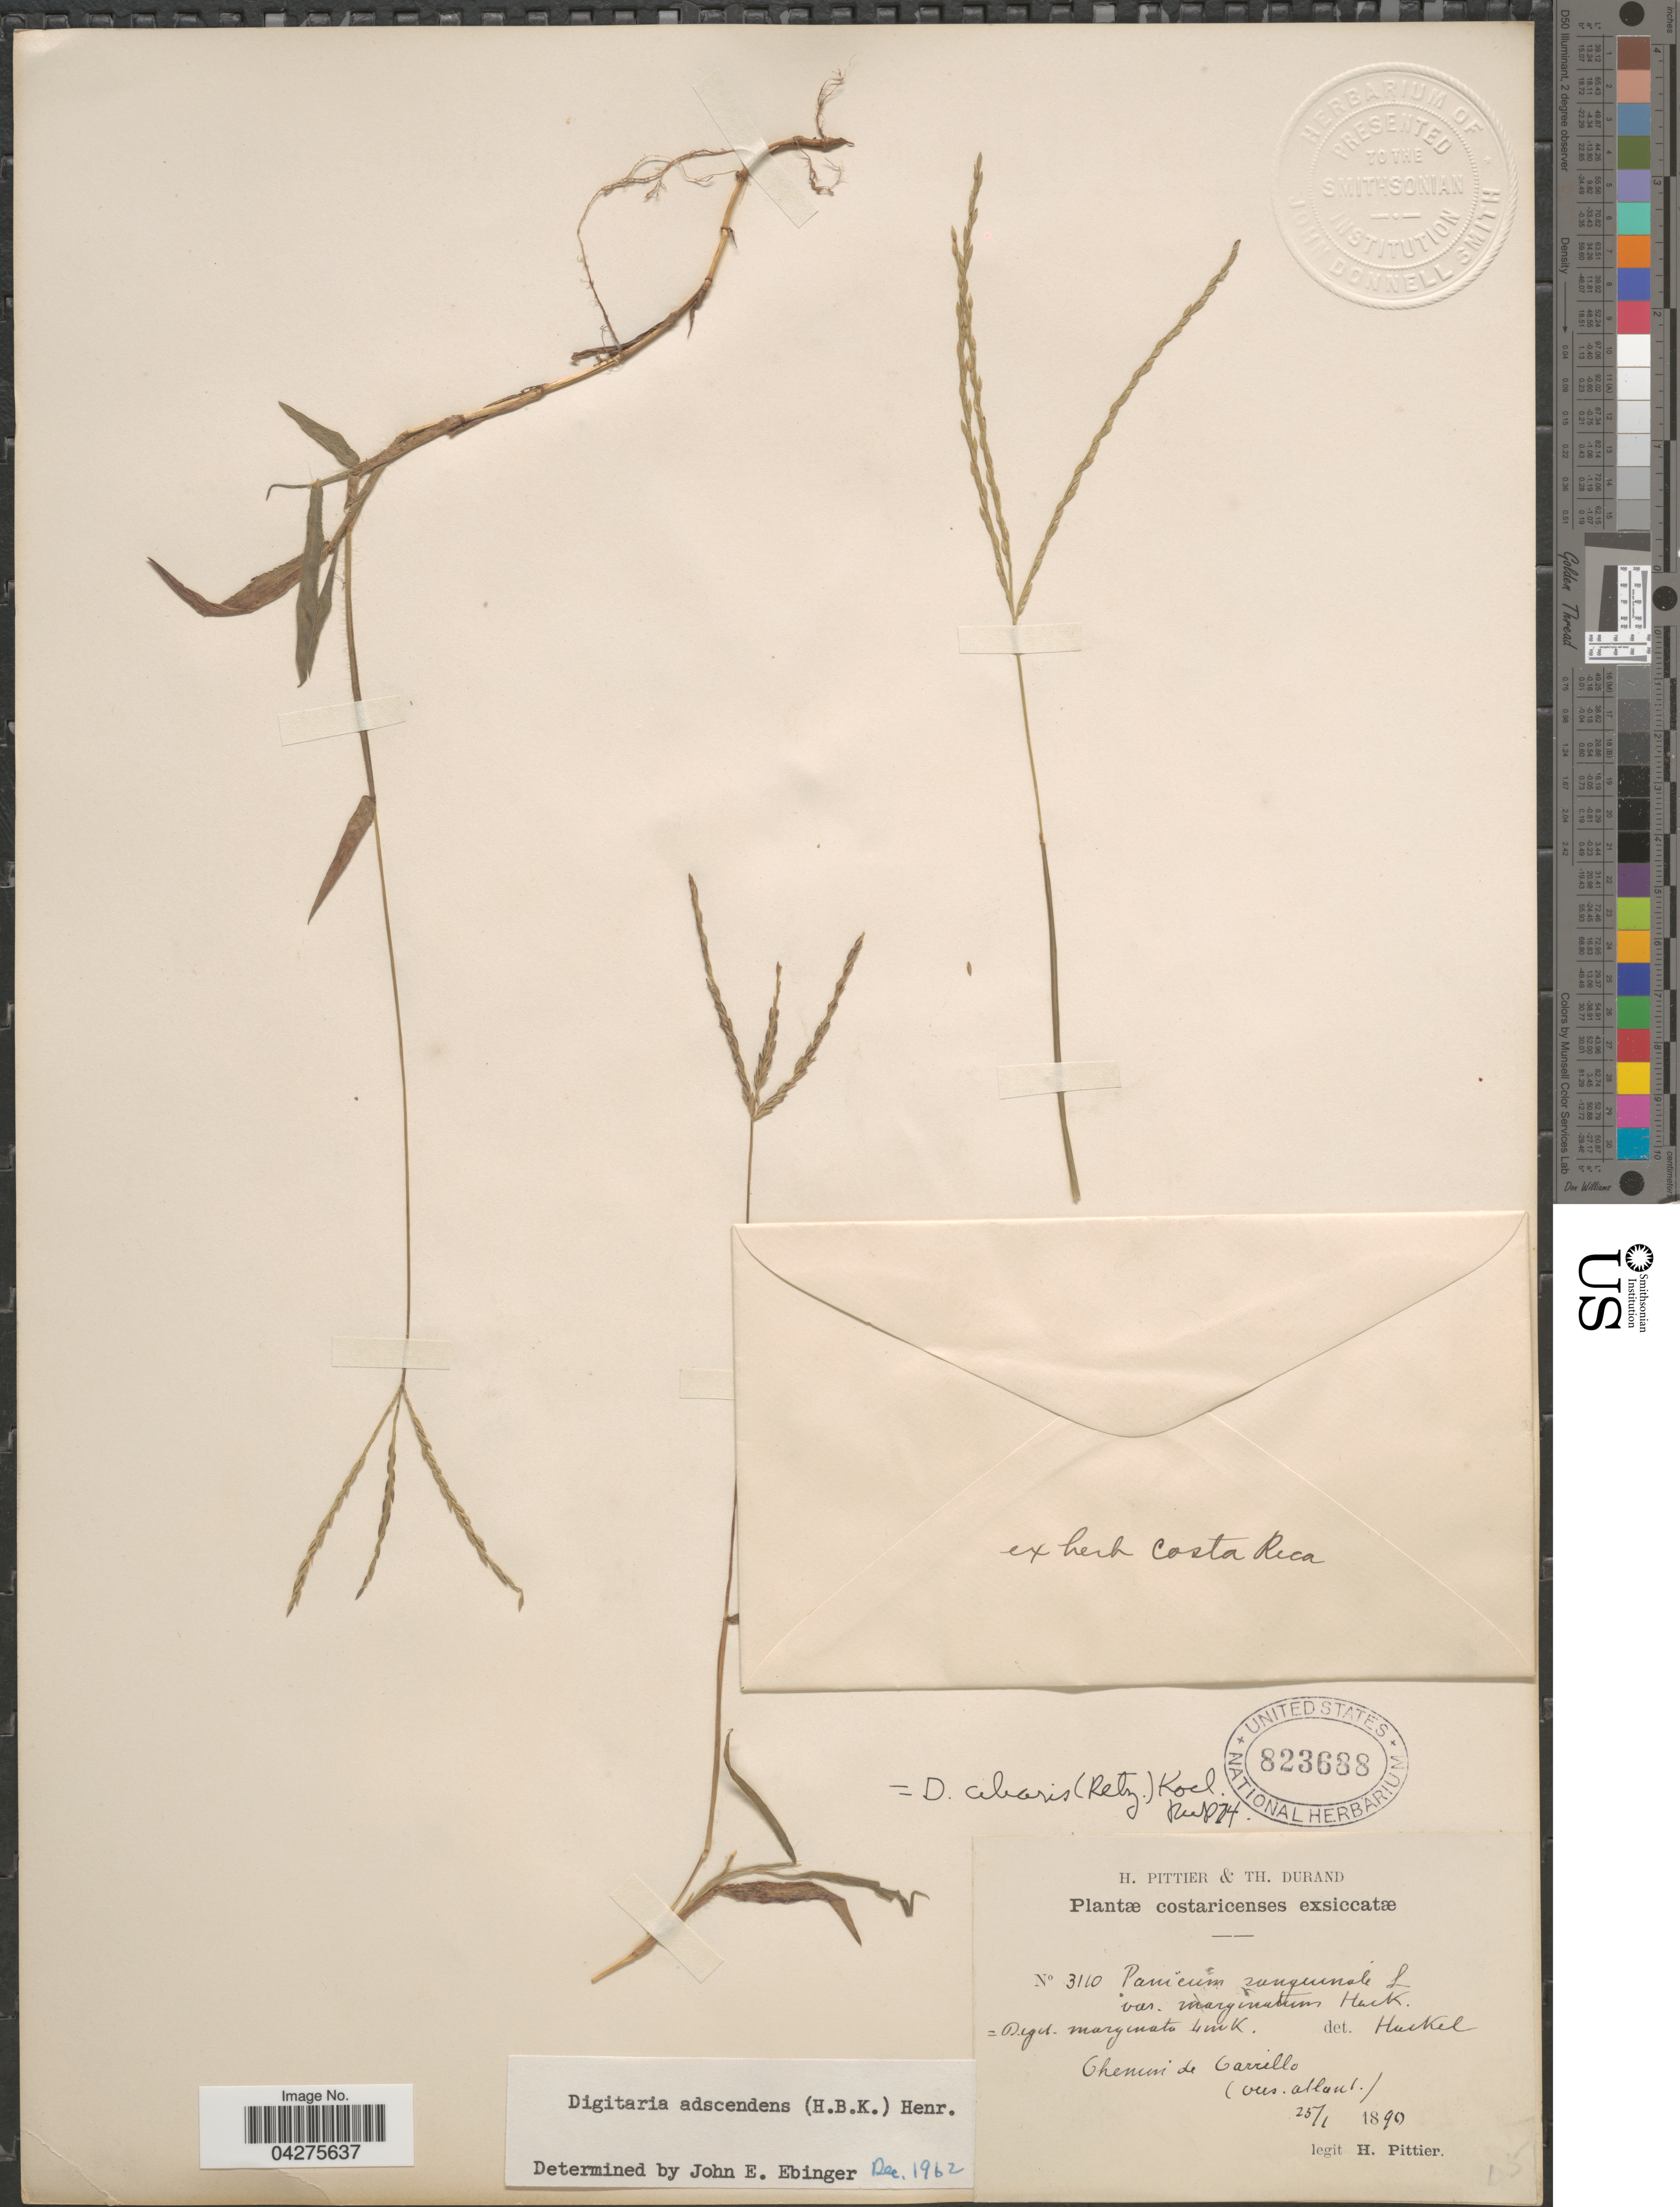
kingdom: Plantae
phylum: Tracheophyta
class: Liliopsida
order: Poales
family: Poaceae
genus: Digitaria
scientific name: Digitaria ciliaris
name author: (Retz.) Koeler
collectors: H. F. Pittier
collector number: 3110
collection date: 1890-01-25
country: Costa Rica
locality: Chemin de Carrillo.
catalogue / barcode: US 823688